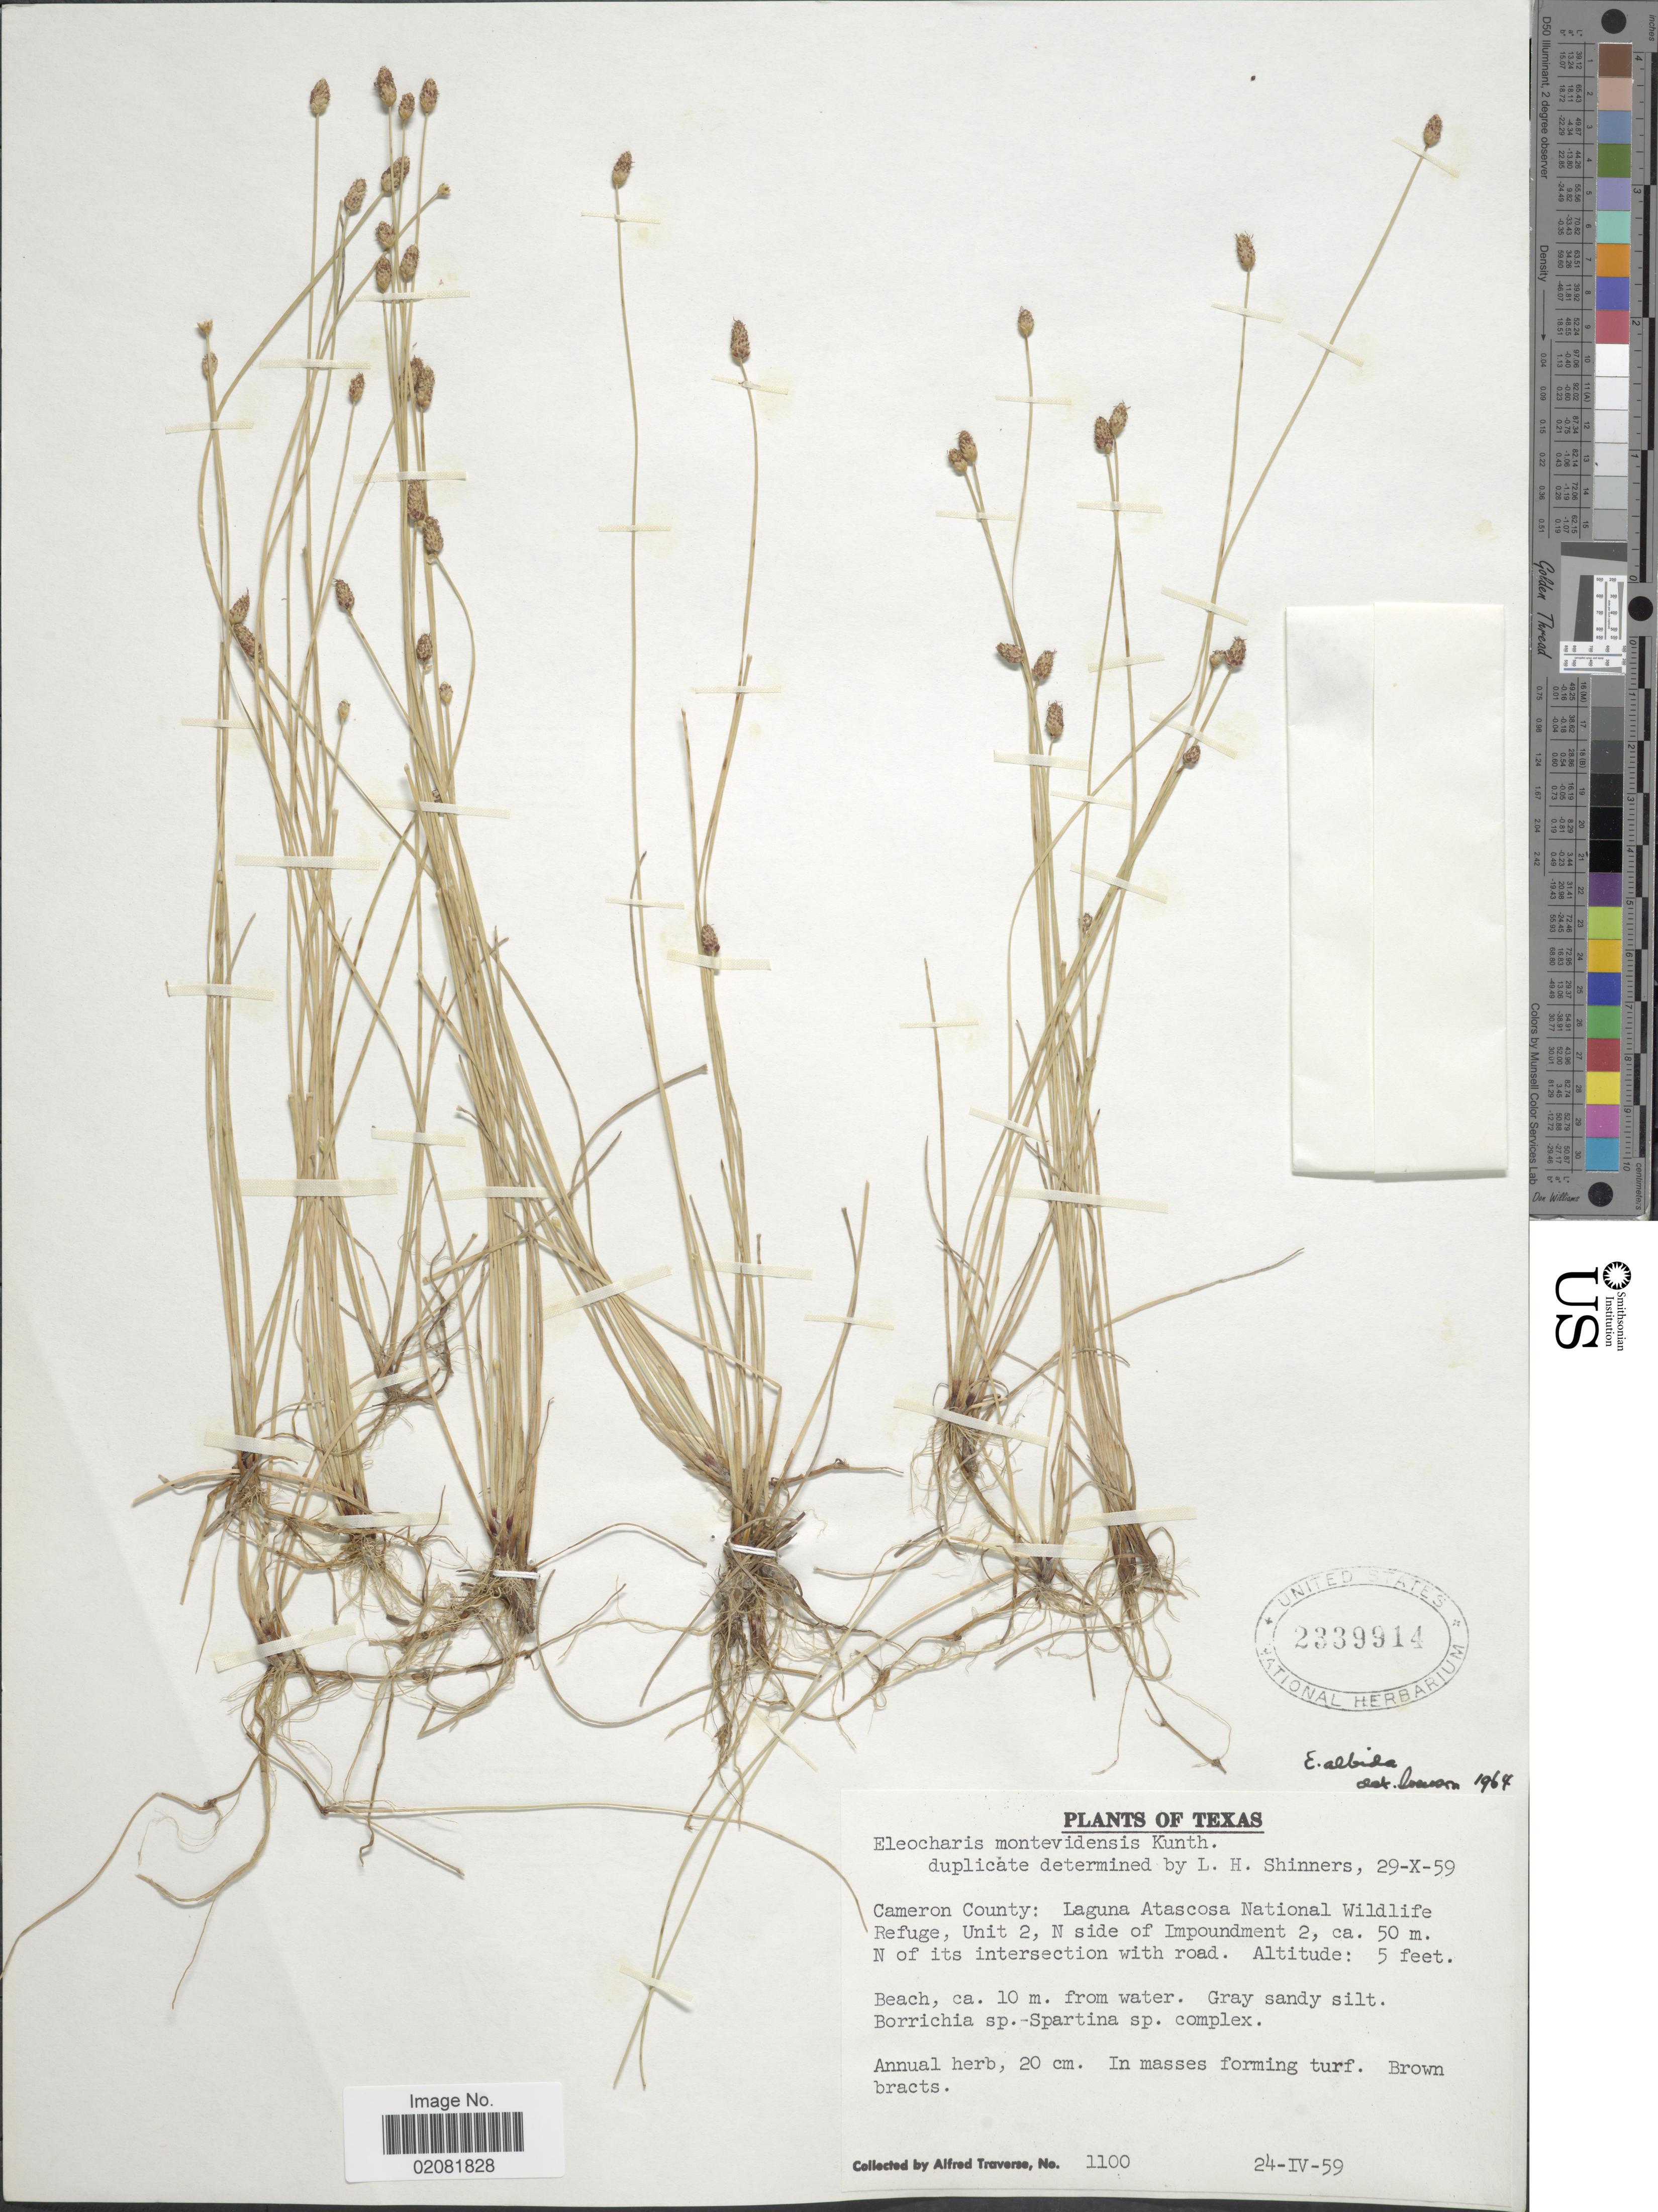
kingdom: Plantae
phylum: Tracheophyta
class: Liliopsida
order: Poales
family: Cyperaceae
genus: Eleocharis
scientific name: Eleocharis albida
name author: Torr.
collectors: A. Traverse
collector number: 1100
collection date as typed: Transcribed d/m/y: 24/4/59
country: United States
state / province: Texas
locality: Cameron County: Laguna Atascosa National Wildlife Refuge, Unit 2, N side of Impoundment 2, ca. 50 m.N. of its intersection with road. Beach, ca. 10 m. from water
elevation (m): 2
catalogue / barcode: US 2339914